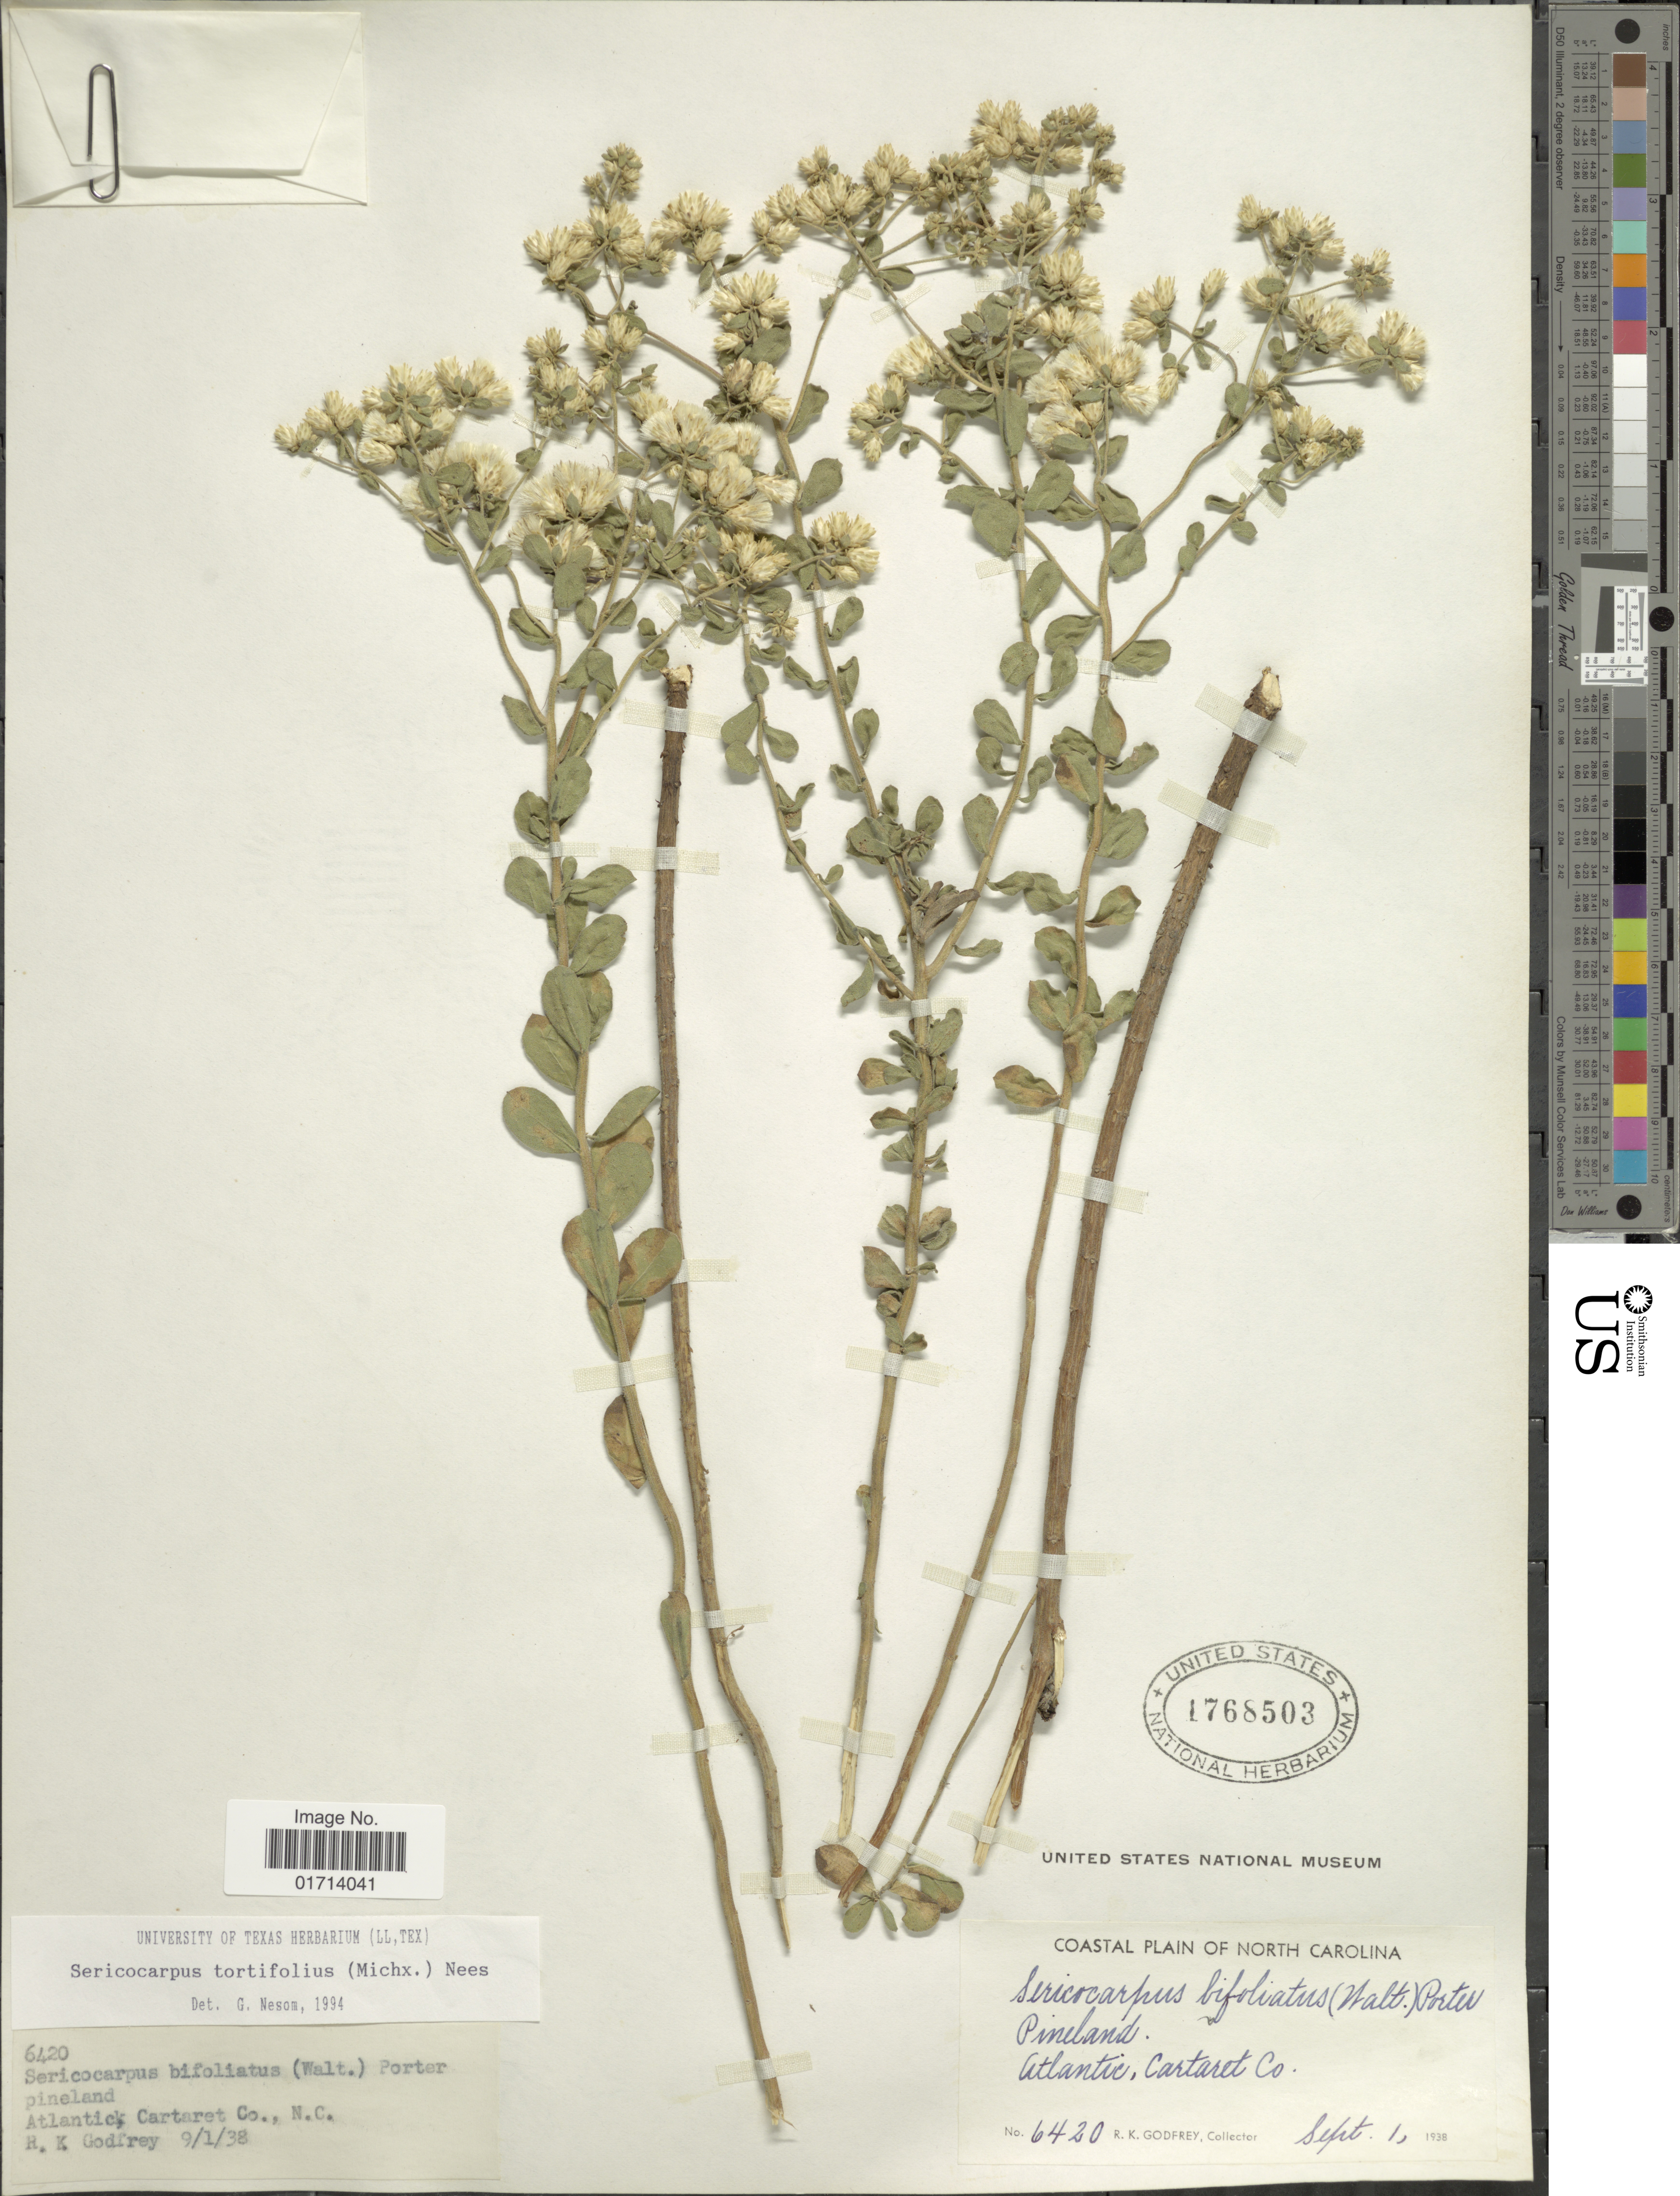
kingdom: Plantae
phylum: Tracheophyta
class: Magnoliopsida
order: Asterales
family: Asteraceae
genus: Sericocarpus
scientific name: Sericocarpus tortifolius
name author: (Michx.) Nees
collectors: R. K. Godfrey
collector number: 6420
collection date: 1938-09-01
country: United States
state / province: North Carolina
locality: Atlantic, Cartaret Co, N. C.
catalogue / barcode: US 1768503